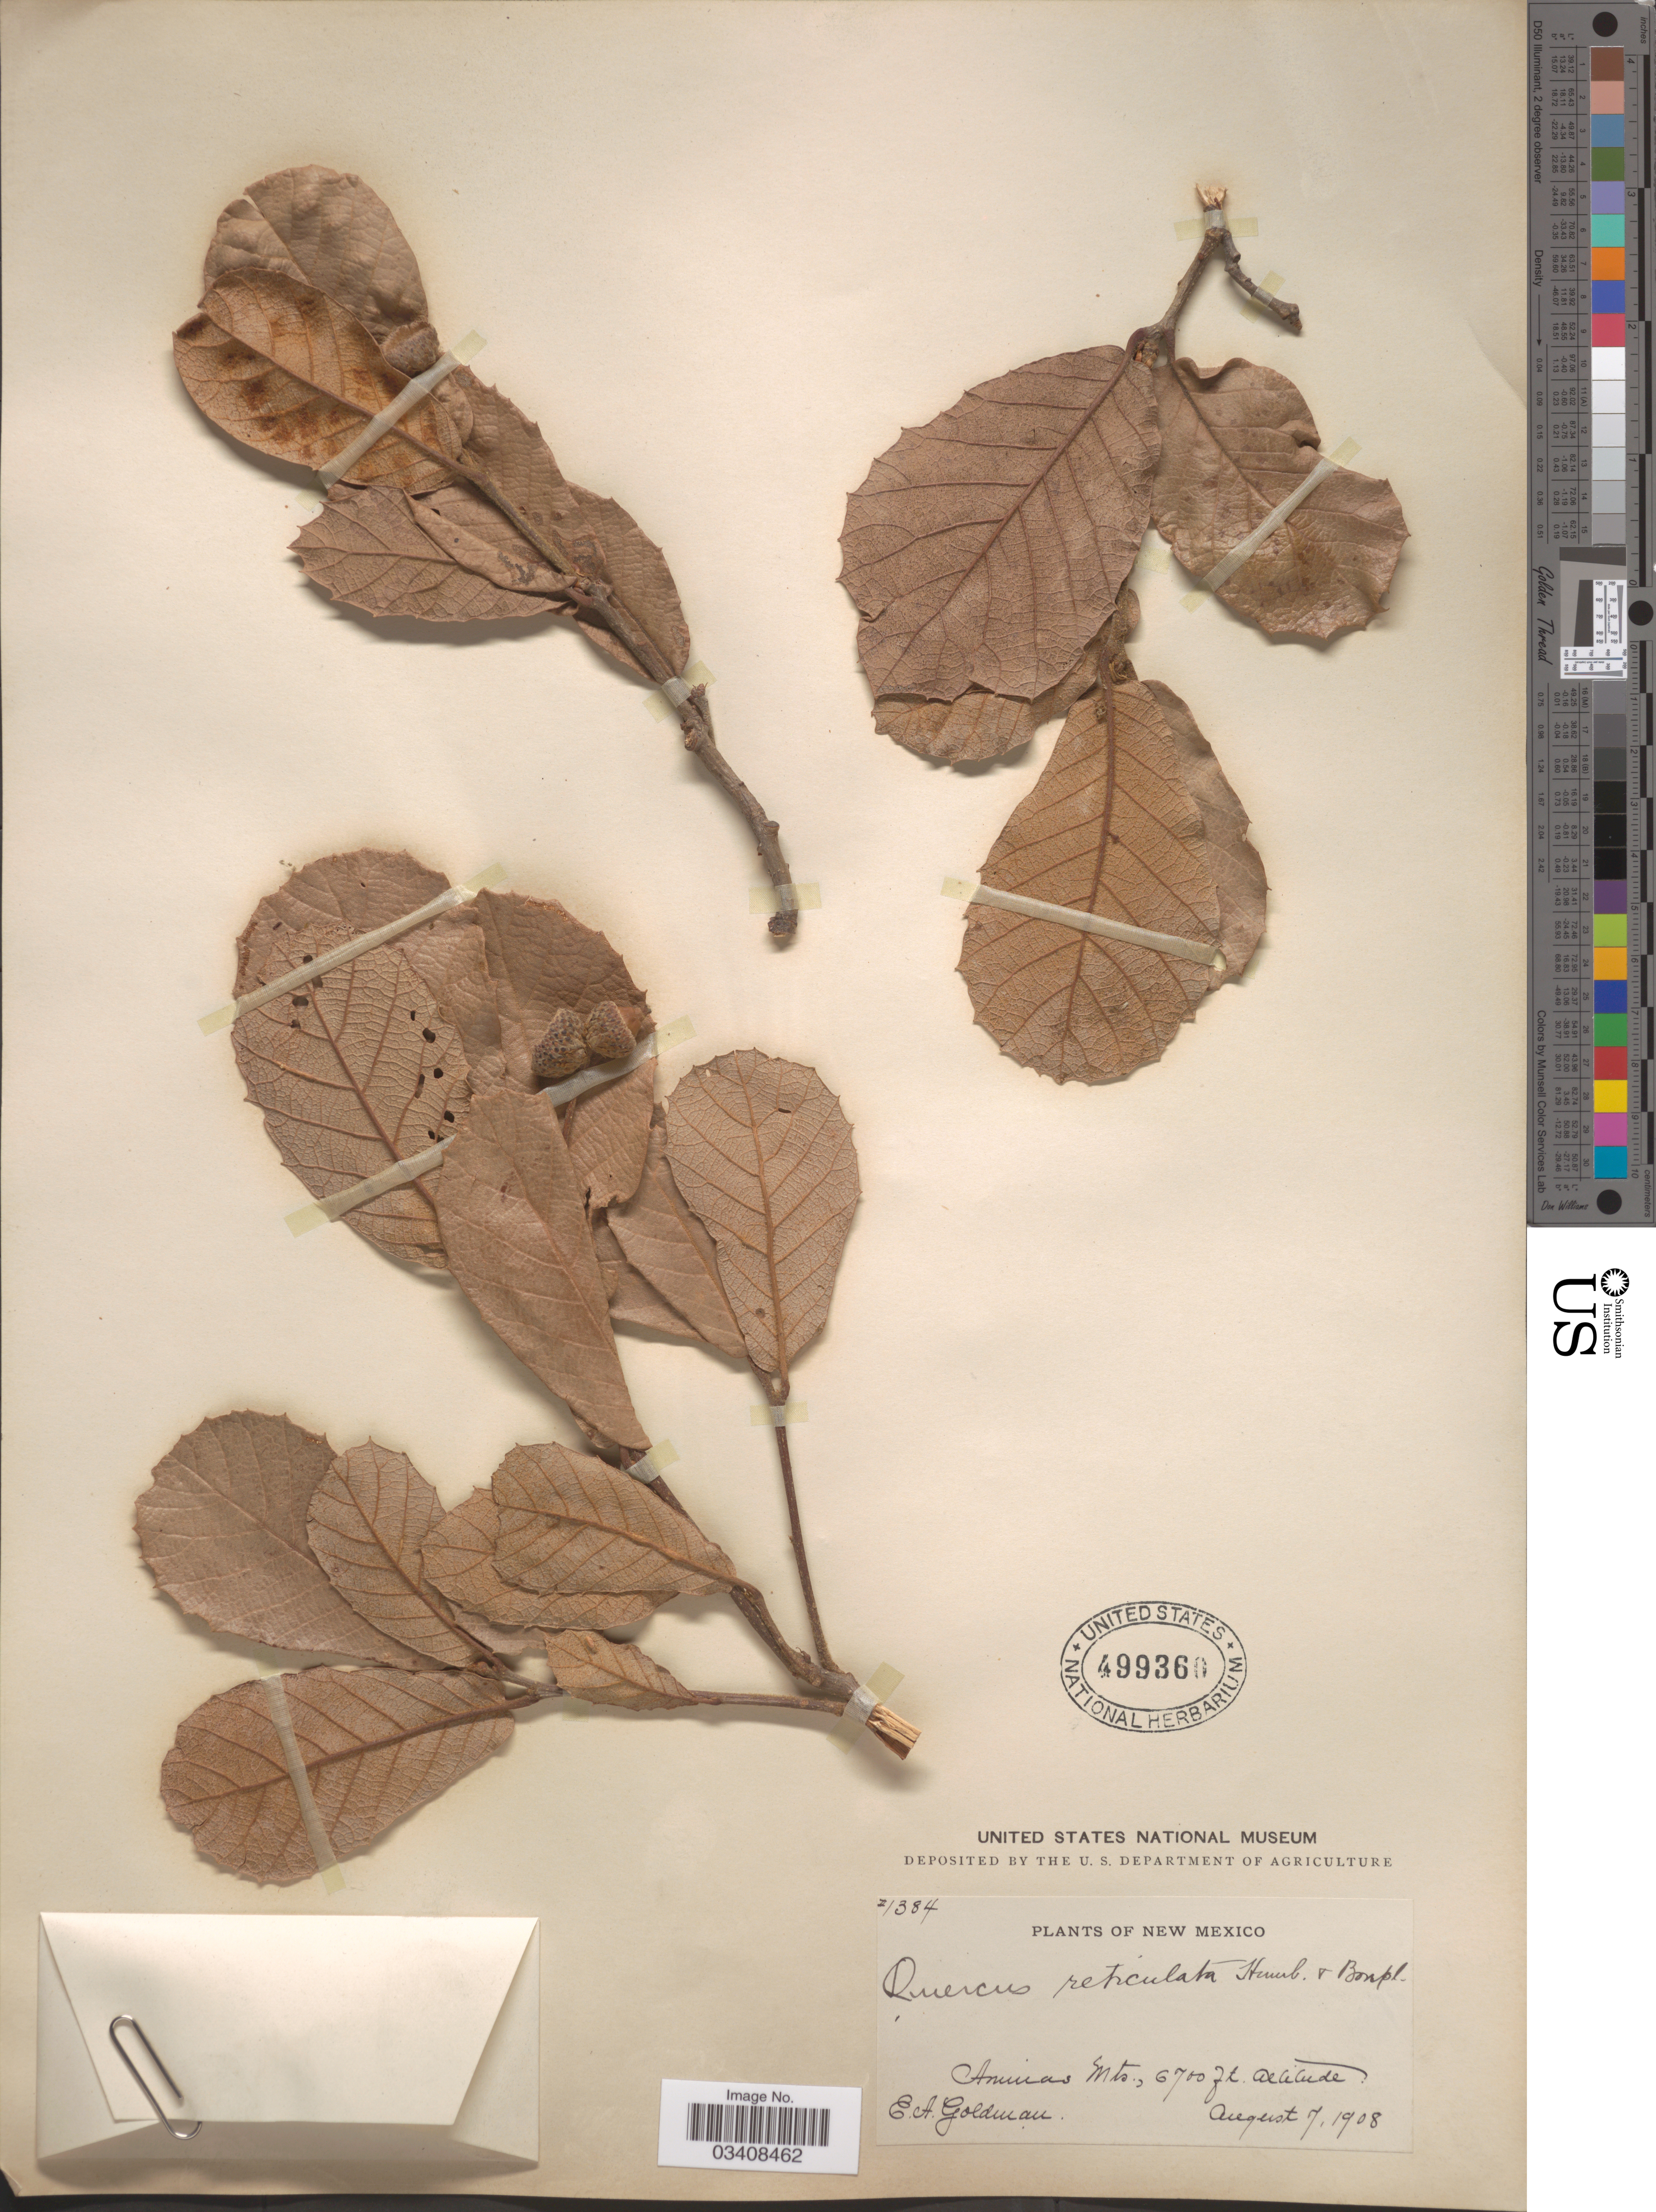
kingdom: Plantae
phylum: Tracheophyta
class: Magnoliopsida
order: Fagales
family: Fagaceae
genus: Quercus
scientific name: Quercus rugosa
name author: Née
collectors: E. A. Goldman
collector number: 1384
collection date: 1908-08-07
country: United States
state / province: New Mexico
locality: Animas Mts.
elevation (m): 2042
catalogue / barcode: US 499360